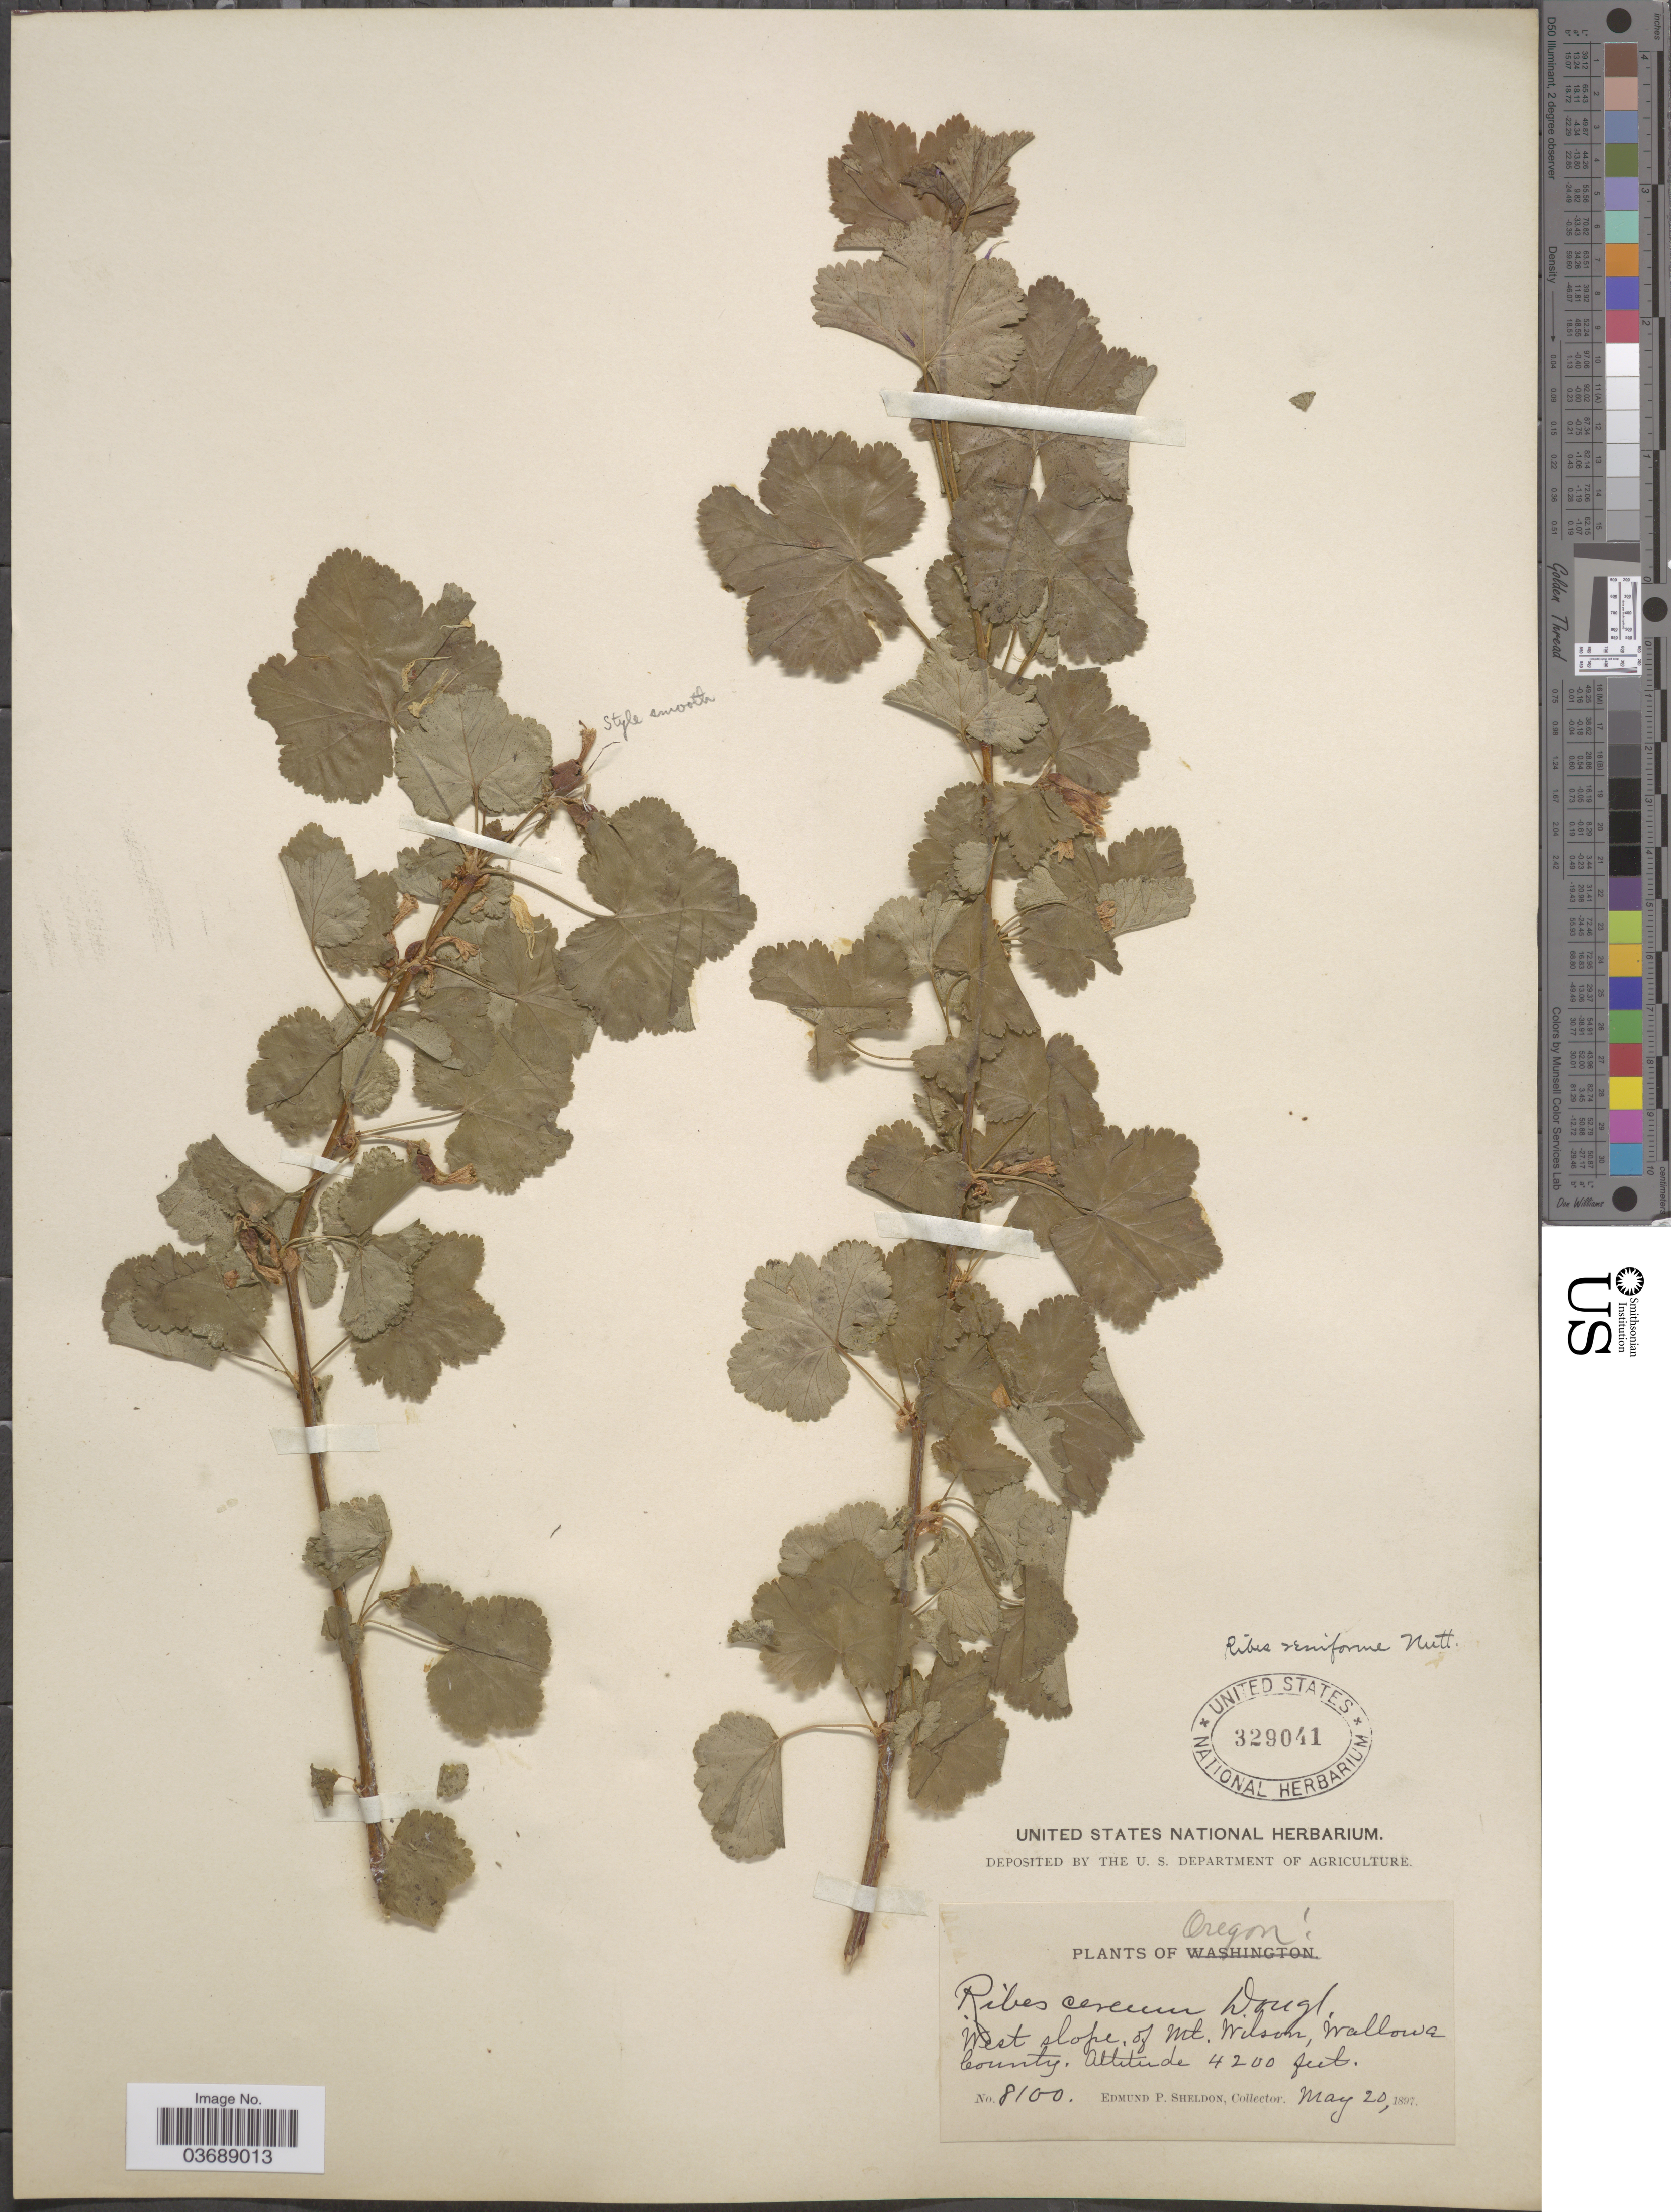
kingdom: Plantae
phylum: Tracheophyta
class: Magnoliopsida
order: Saxifragales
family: Grossulariaceae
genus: Ribes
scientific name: Ribes reniforme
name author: Nutt.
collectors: E. P. Sheldon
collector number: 8100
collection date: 1897-05-20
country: United States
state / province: Oregon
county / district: Wallowa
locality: West slope, of Mt. Wilson, Wallowa County.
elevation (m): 1280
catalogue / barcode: US 329041